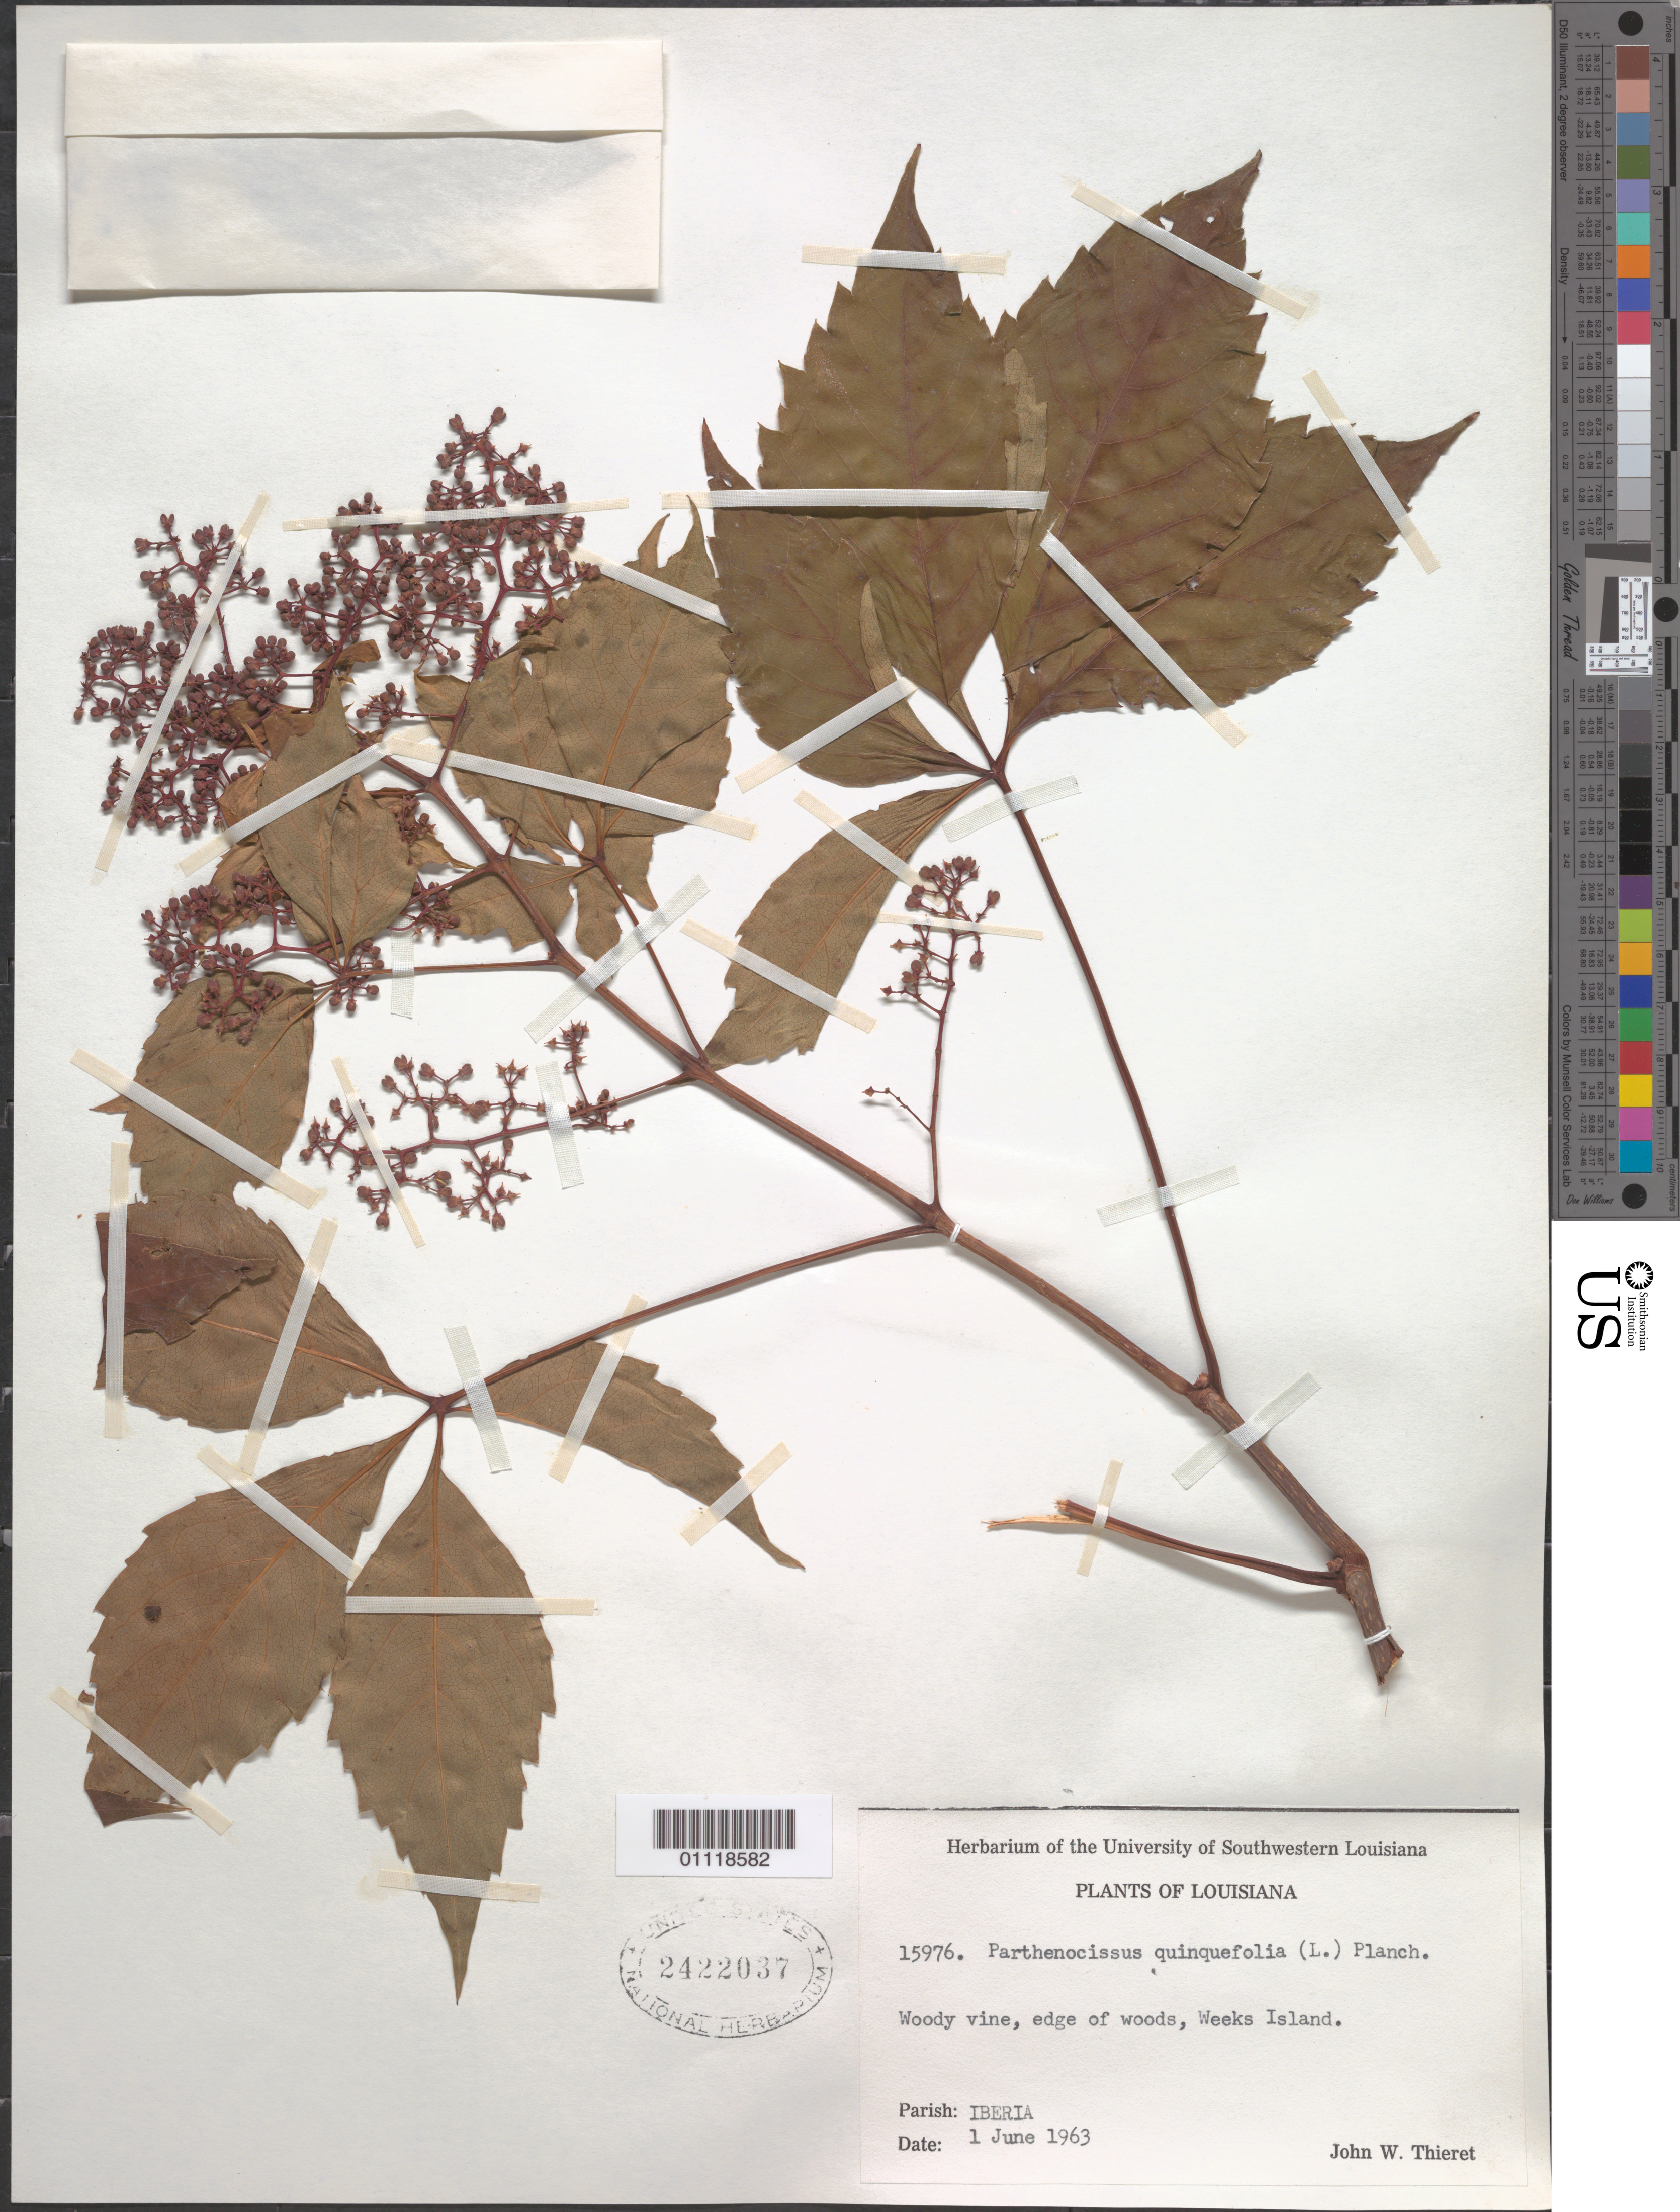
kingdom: Plantae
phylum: Tracheophyta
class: Magnoliopsida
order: Vitales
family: Vitaceae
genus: Parthenocissus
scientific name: Parthenocissus quinquefolia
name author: (L.) Planch.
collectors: J. W. Thieret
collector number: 15976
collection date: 1963-06-01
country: United States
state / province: Louisiana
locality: Parish: Iberia, Weeks Island.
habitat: Woody vine, edge of woods.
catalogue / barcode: US 2422037